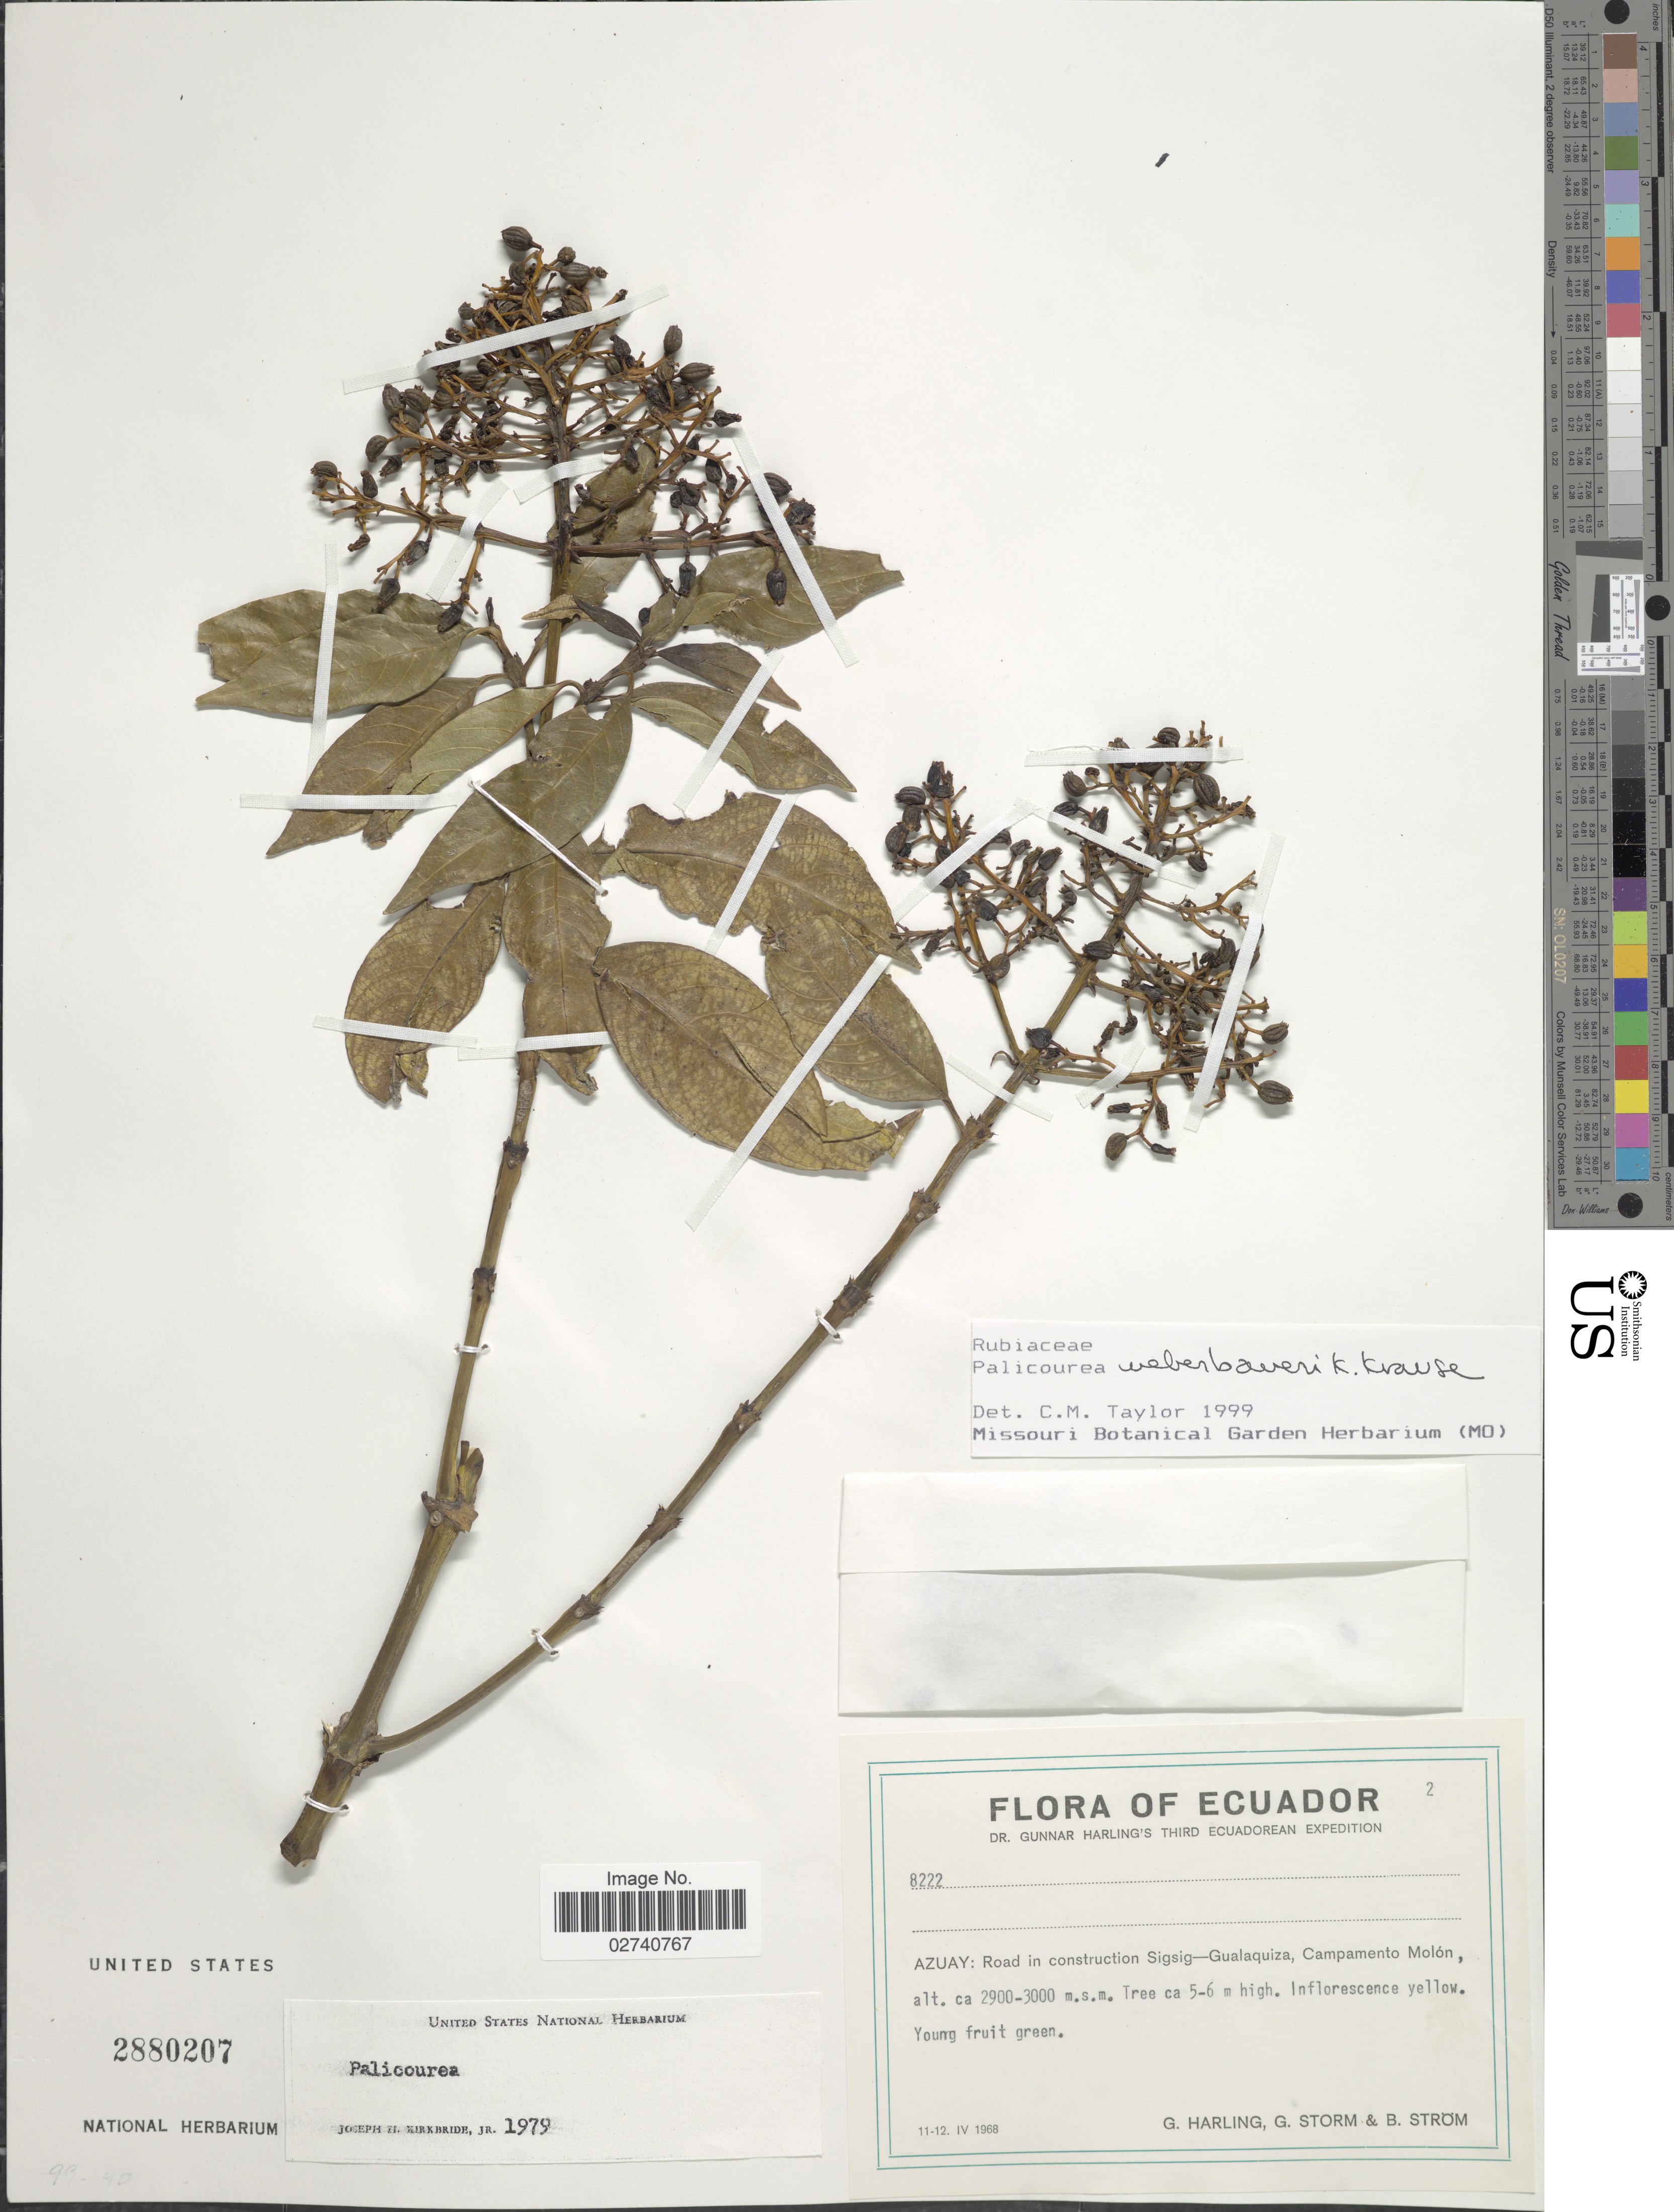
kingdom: Plantae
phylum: Tracheophyta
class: Magnoliopsida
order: Gentianales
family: Rubiaceae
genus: Palicourea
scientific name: Palicourea weberbaueri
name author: K. Krause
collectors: G. Harling, G. Storm & B. Ström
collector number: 8222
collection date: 1968-04-11/1968-04-12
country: Ecuador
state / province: Azuay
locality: Road in construction Sigsig-Gualaquiza, campamento Molon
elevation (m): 2900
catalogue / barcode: US 2880207